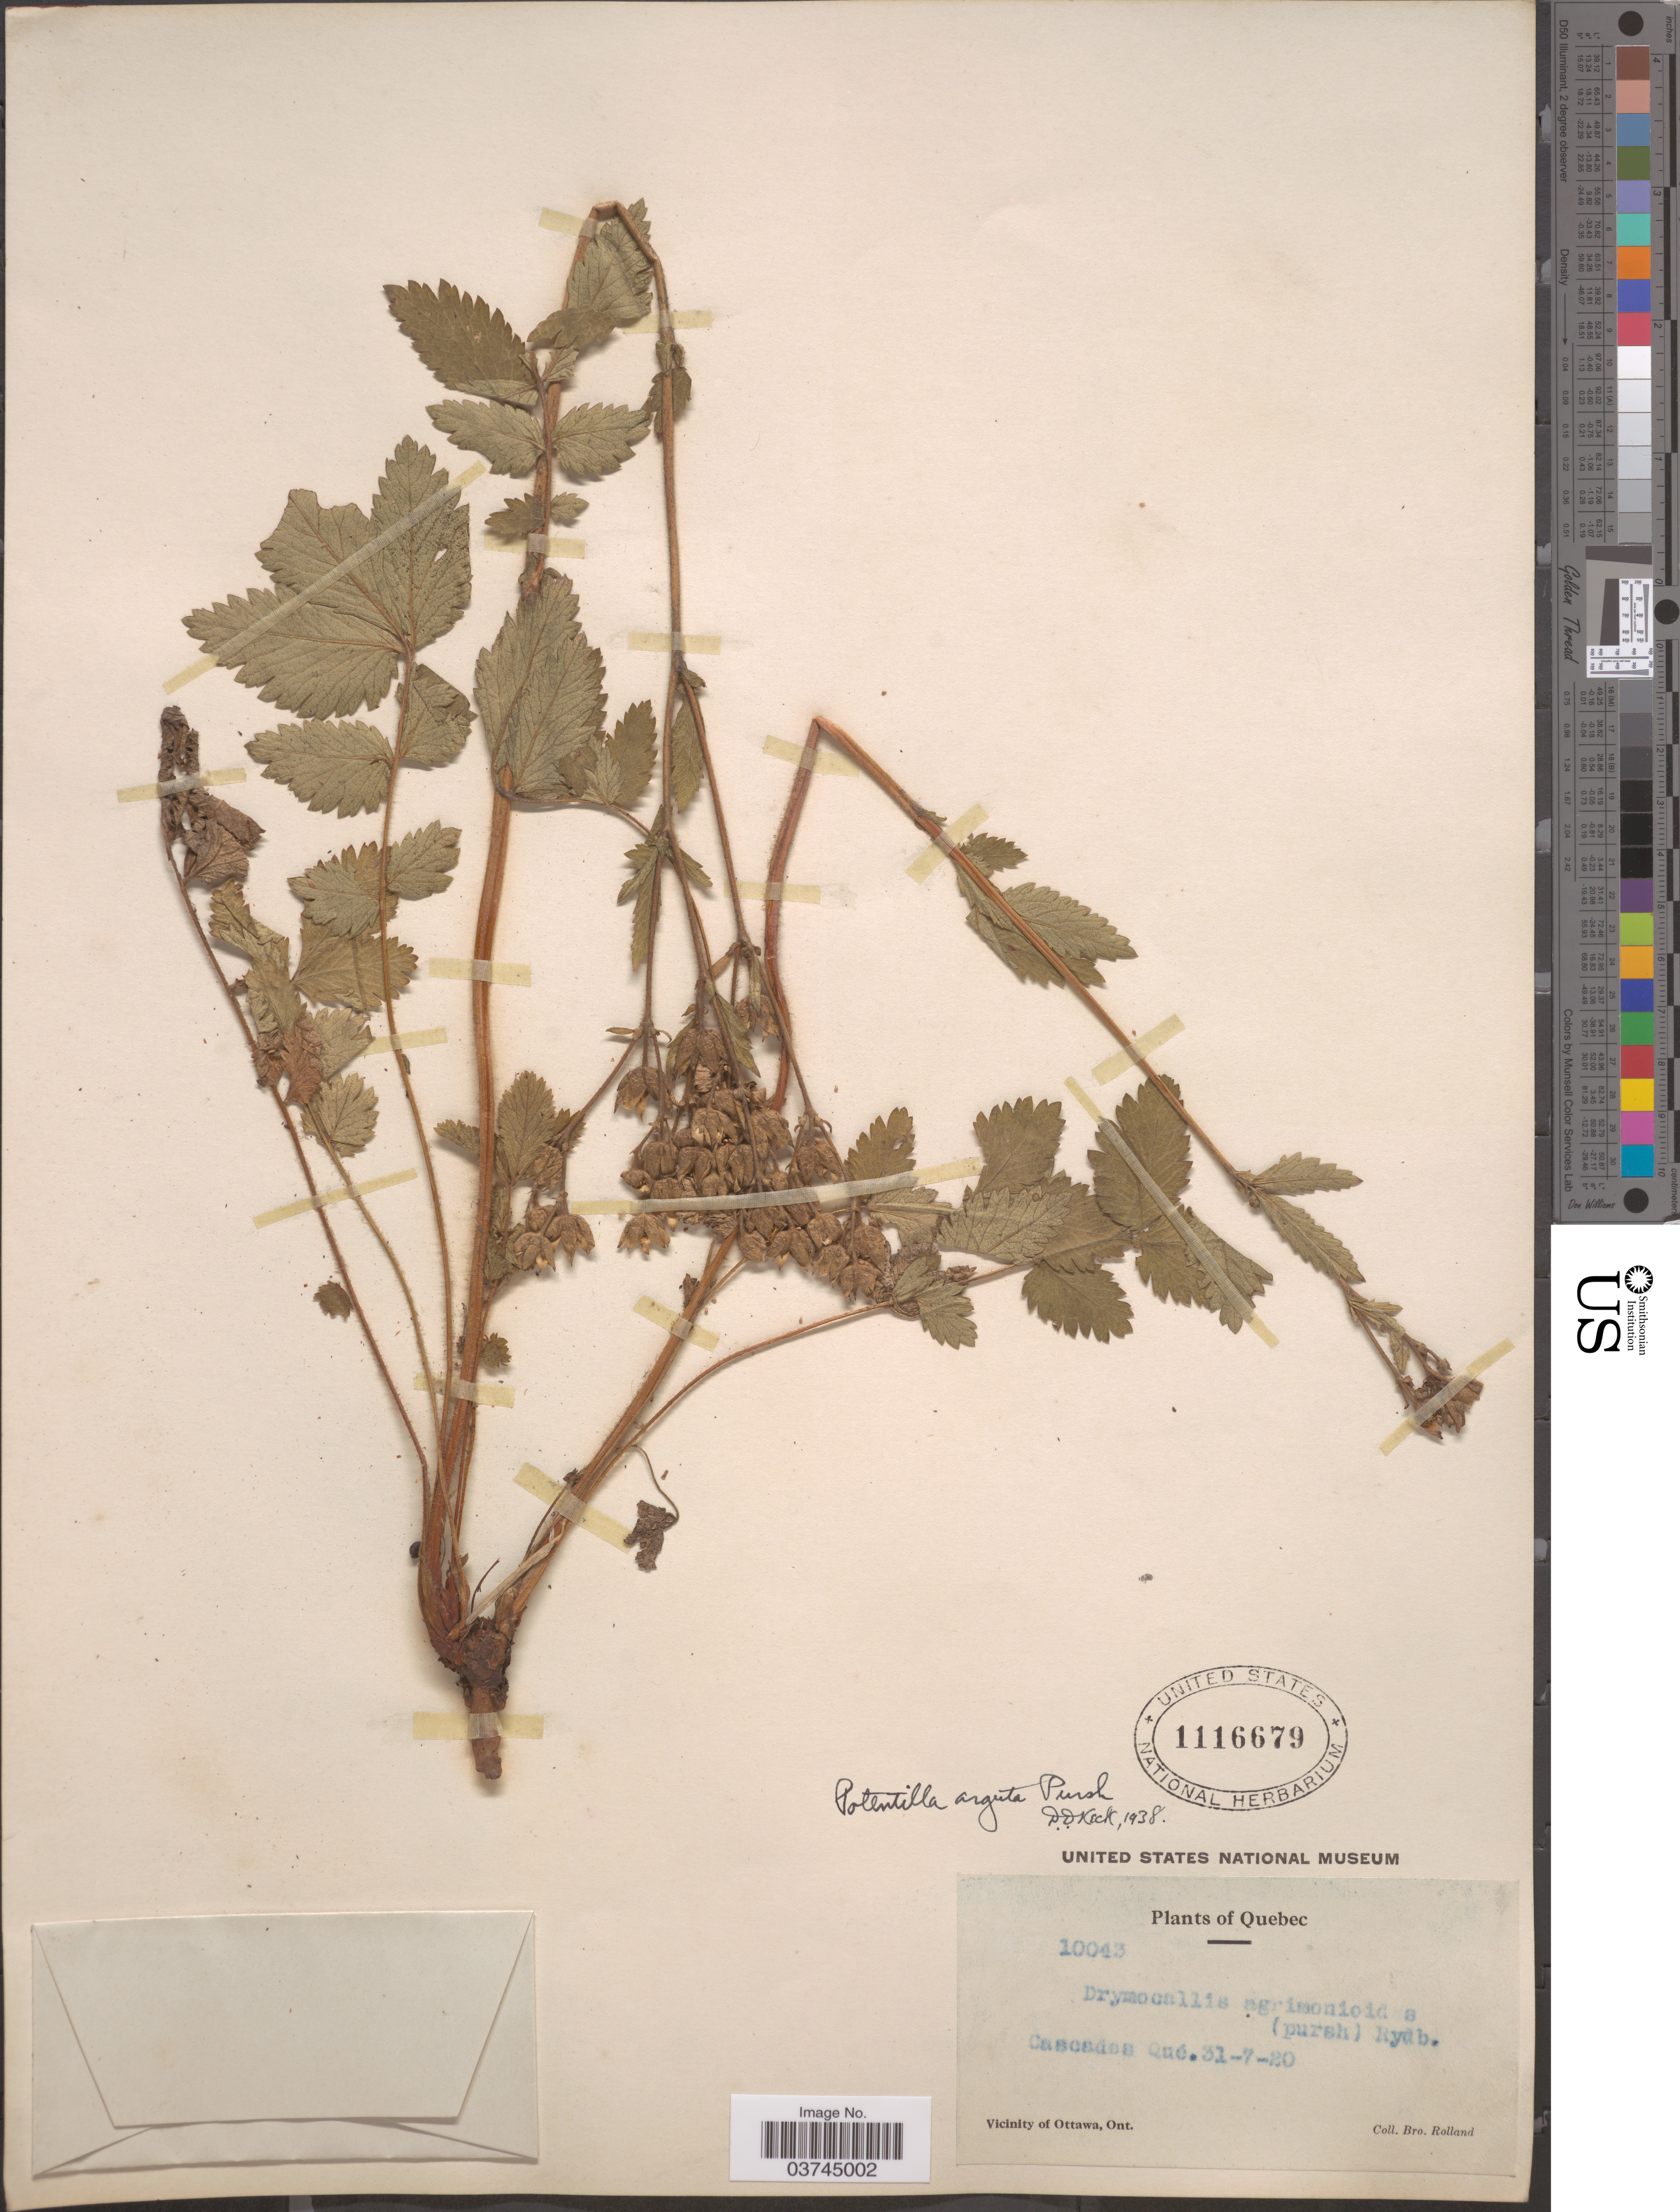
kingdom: Plantae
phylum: Tracheophyta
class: Magnoliopsida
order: Rosales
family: Rosaceae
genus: Drymocallis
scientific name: Drymocallis arguta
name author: (Pursh) Rydb.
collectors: B. Rolland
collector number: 10043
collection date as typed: Transcribed d/m/y: 31/7/20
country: Canada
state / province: Quebec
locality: Cascades.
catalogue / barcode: US 1116679